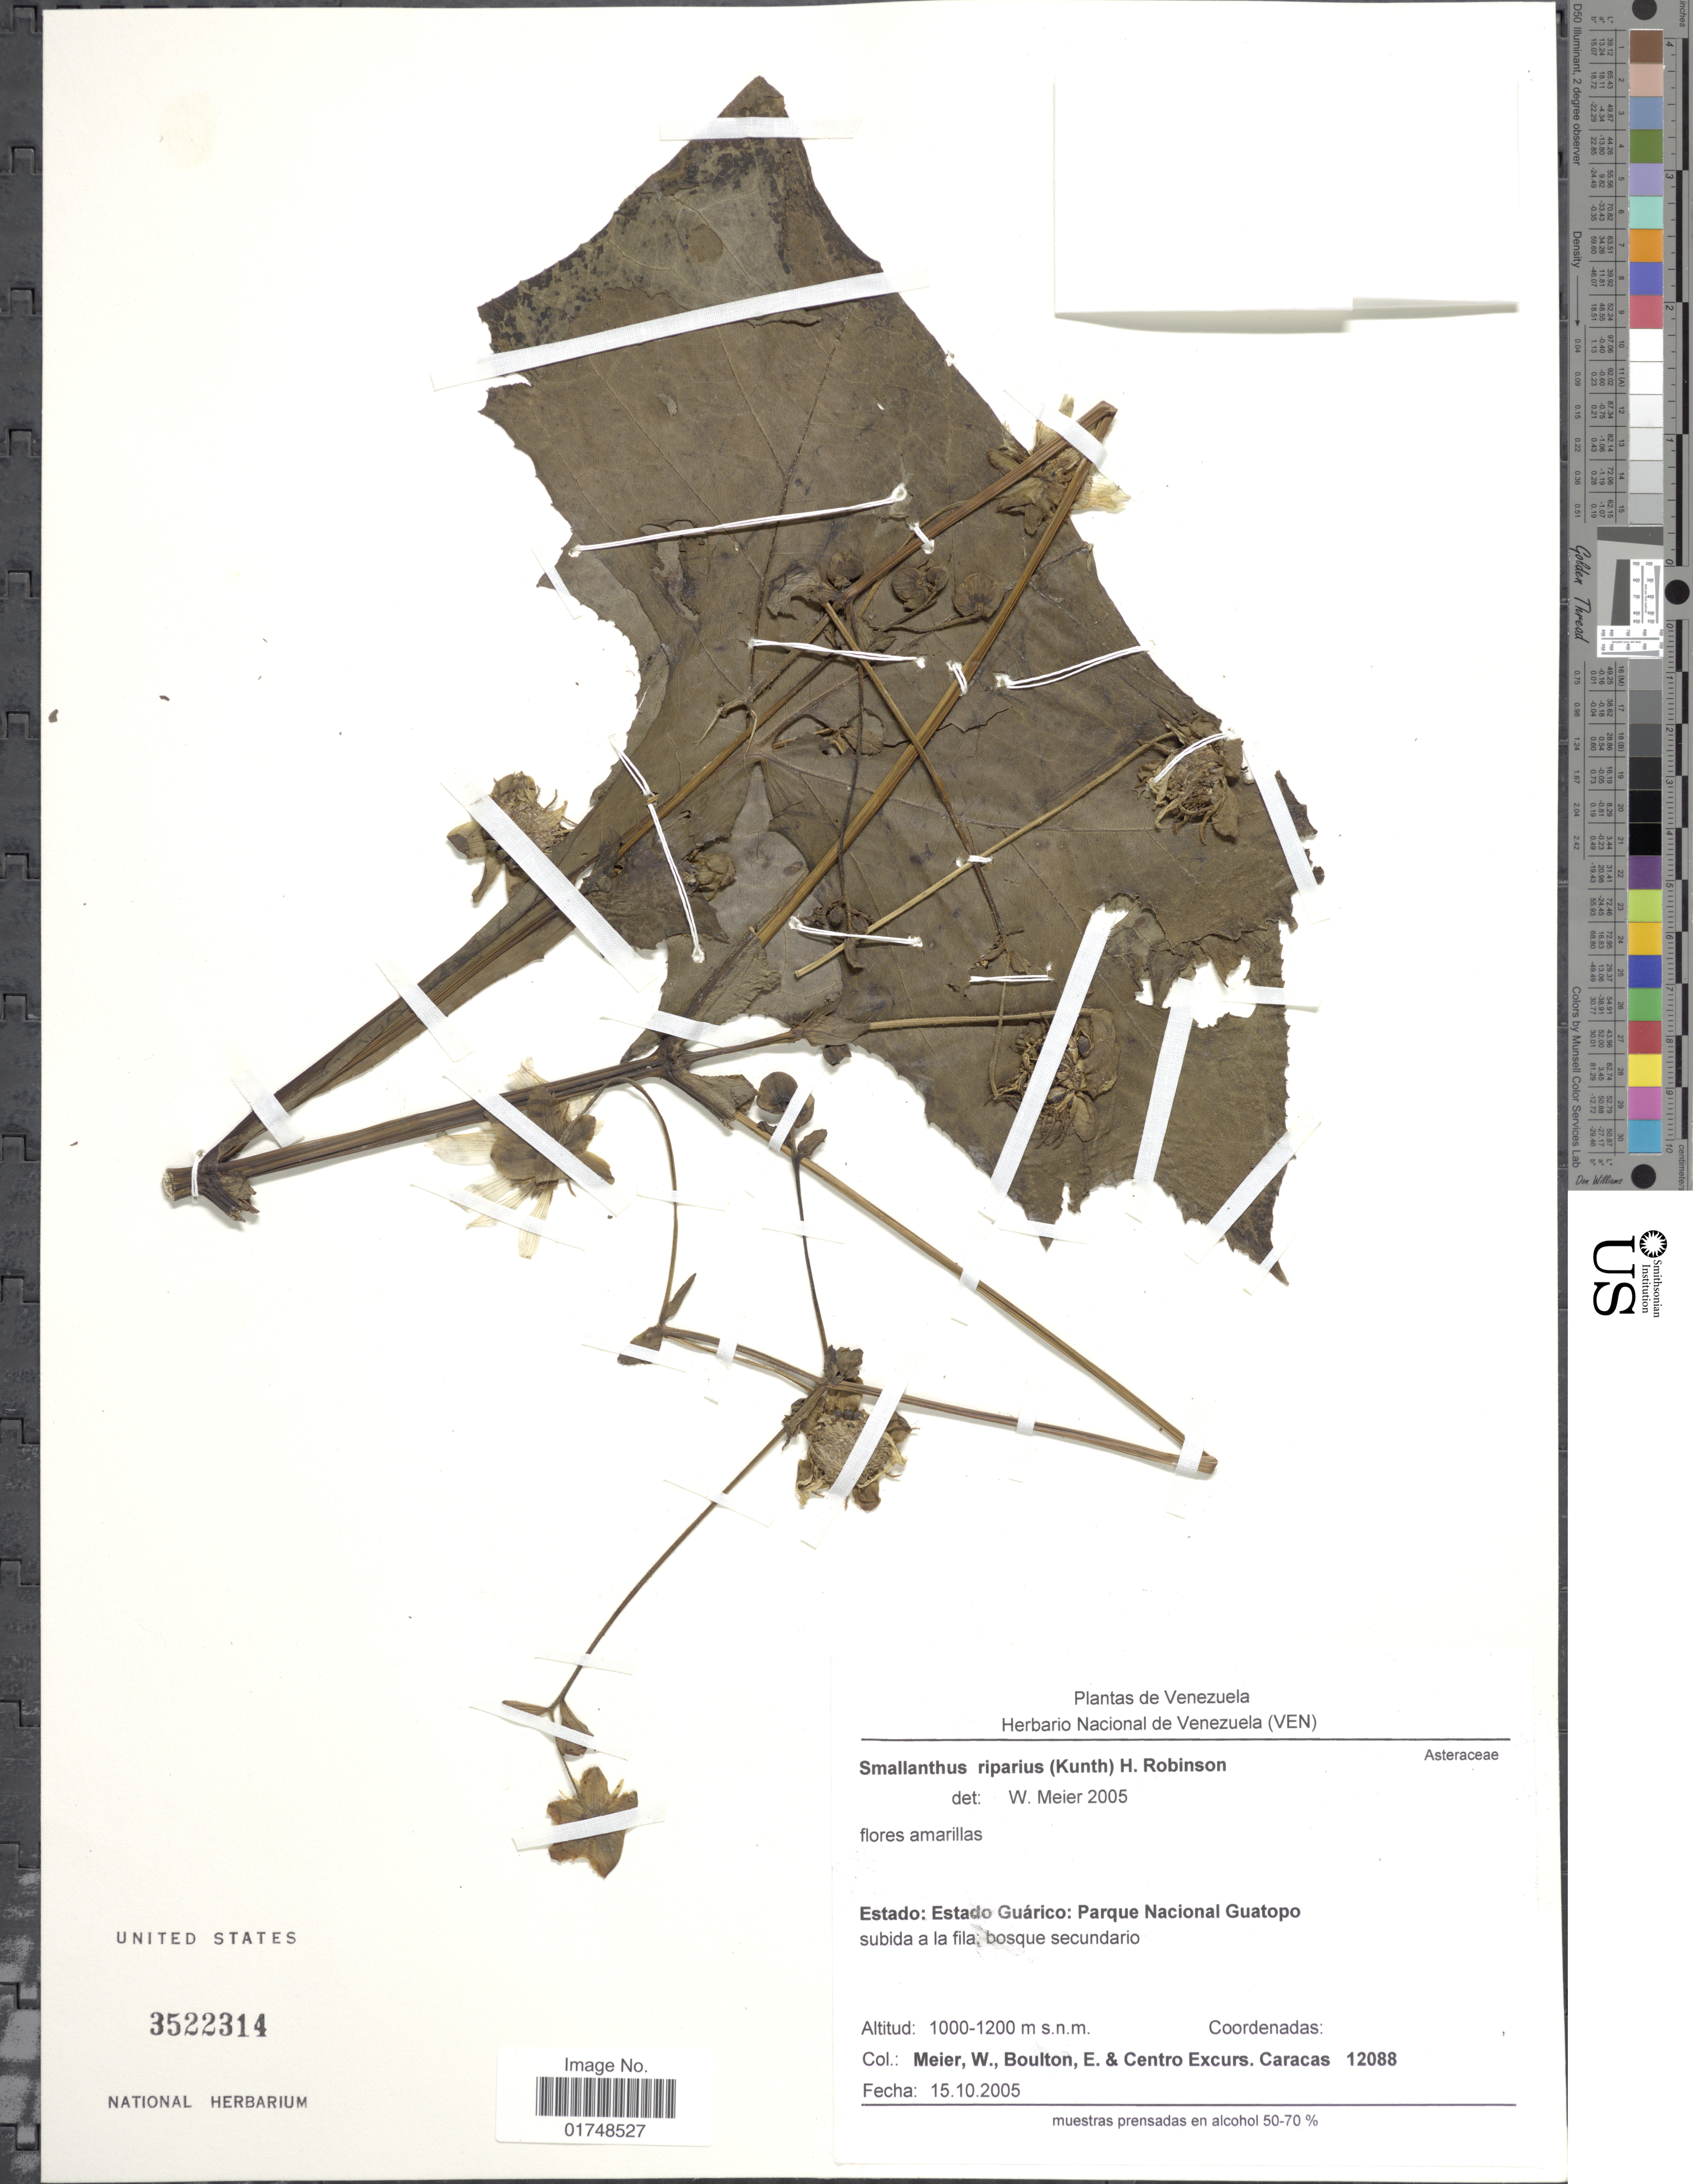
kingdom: Plantae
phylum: Tracheophyta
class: Magnoliopsida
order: Asterales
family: Asteraceae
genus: Smallanthus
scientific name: Smallanthus riparius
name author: (Kunth) H. Rob.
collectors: W. Meier, E. Boulton & Centro Excurs. Caracas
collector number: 12088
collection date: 2005-10-15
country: Venezuela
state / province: Guárico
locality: Estado: Estado Guarico: Parque Nacional Guatopo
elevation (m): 1000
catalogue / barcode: US 3522314